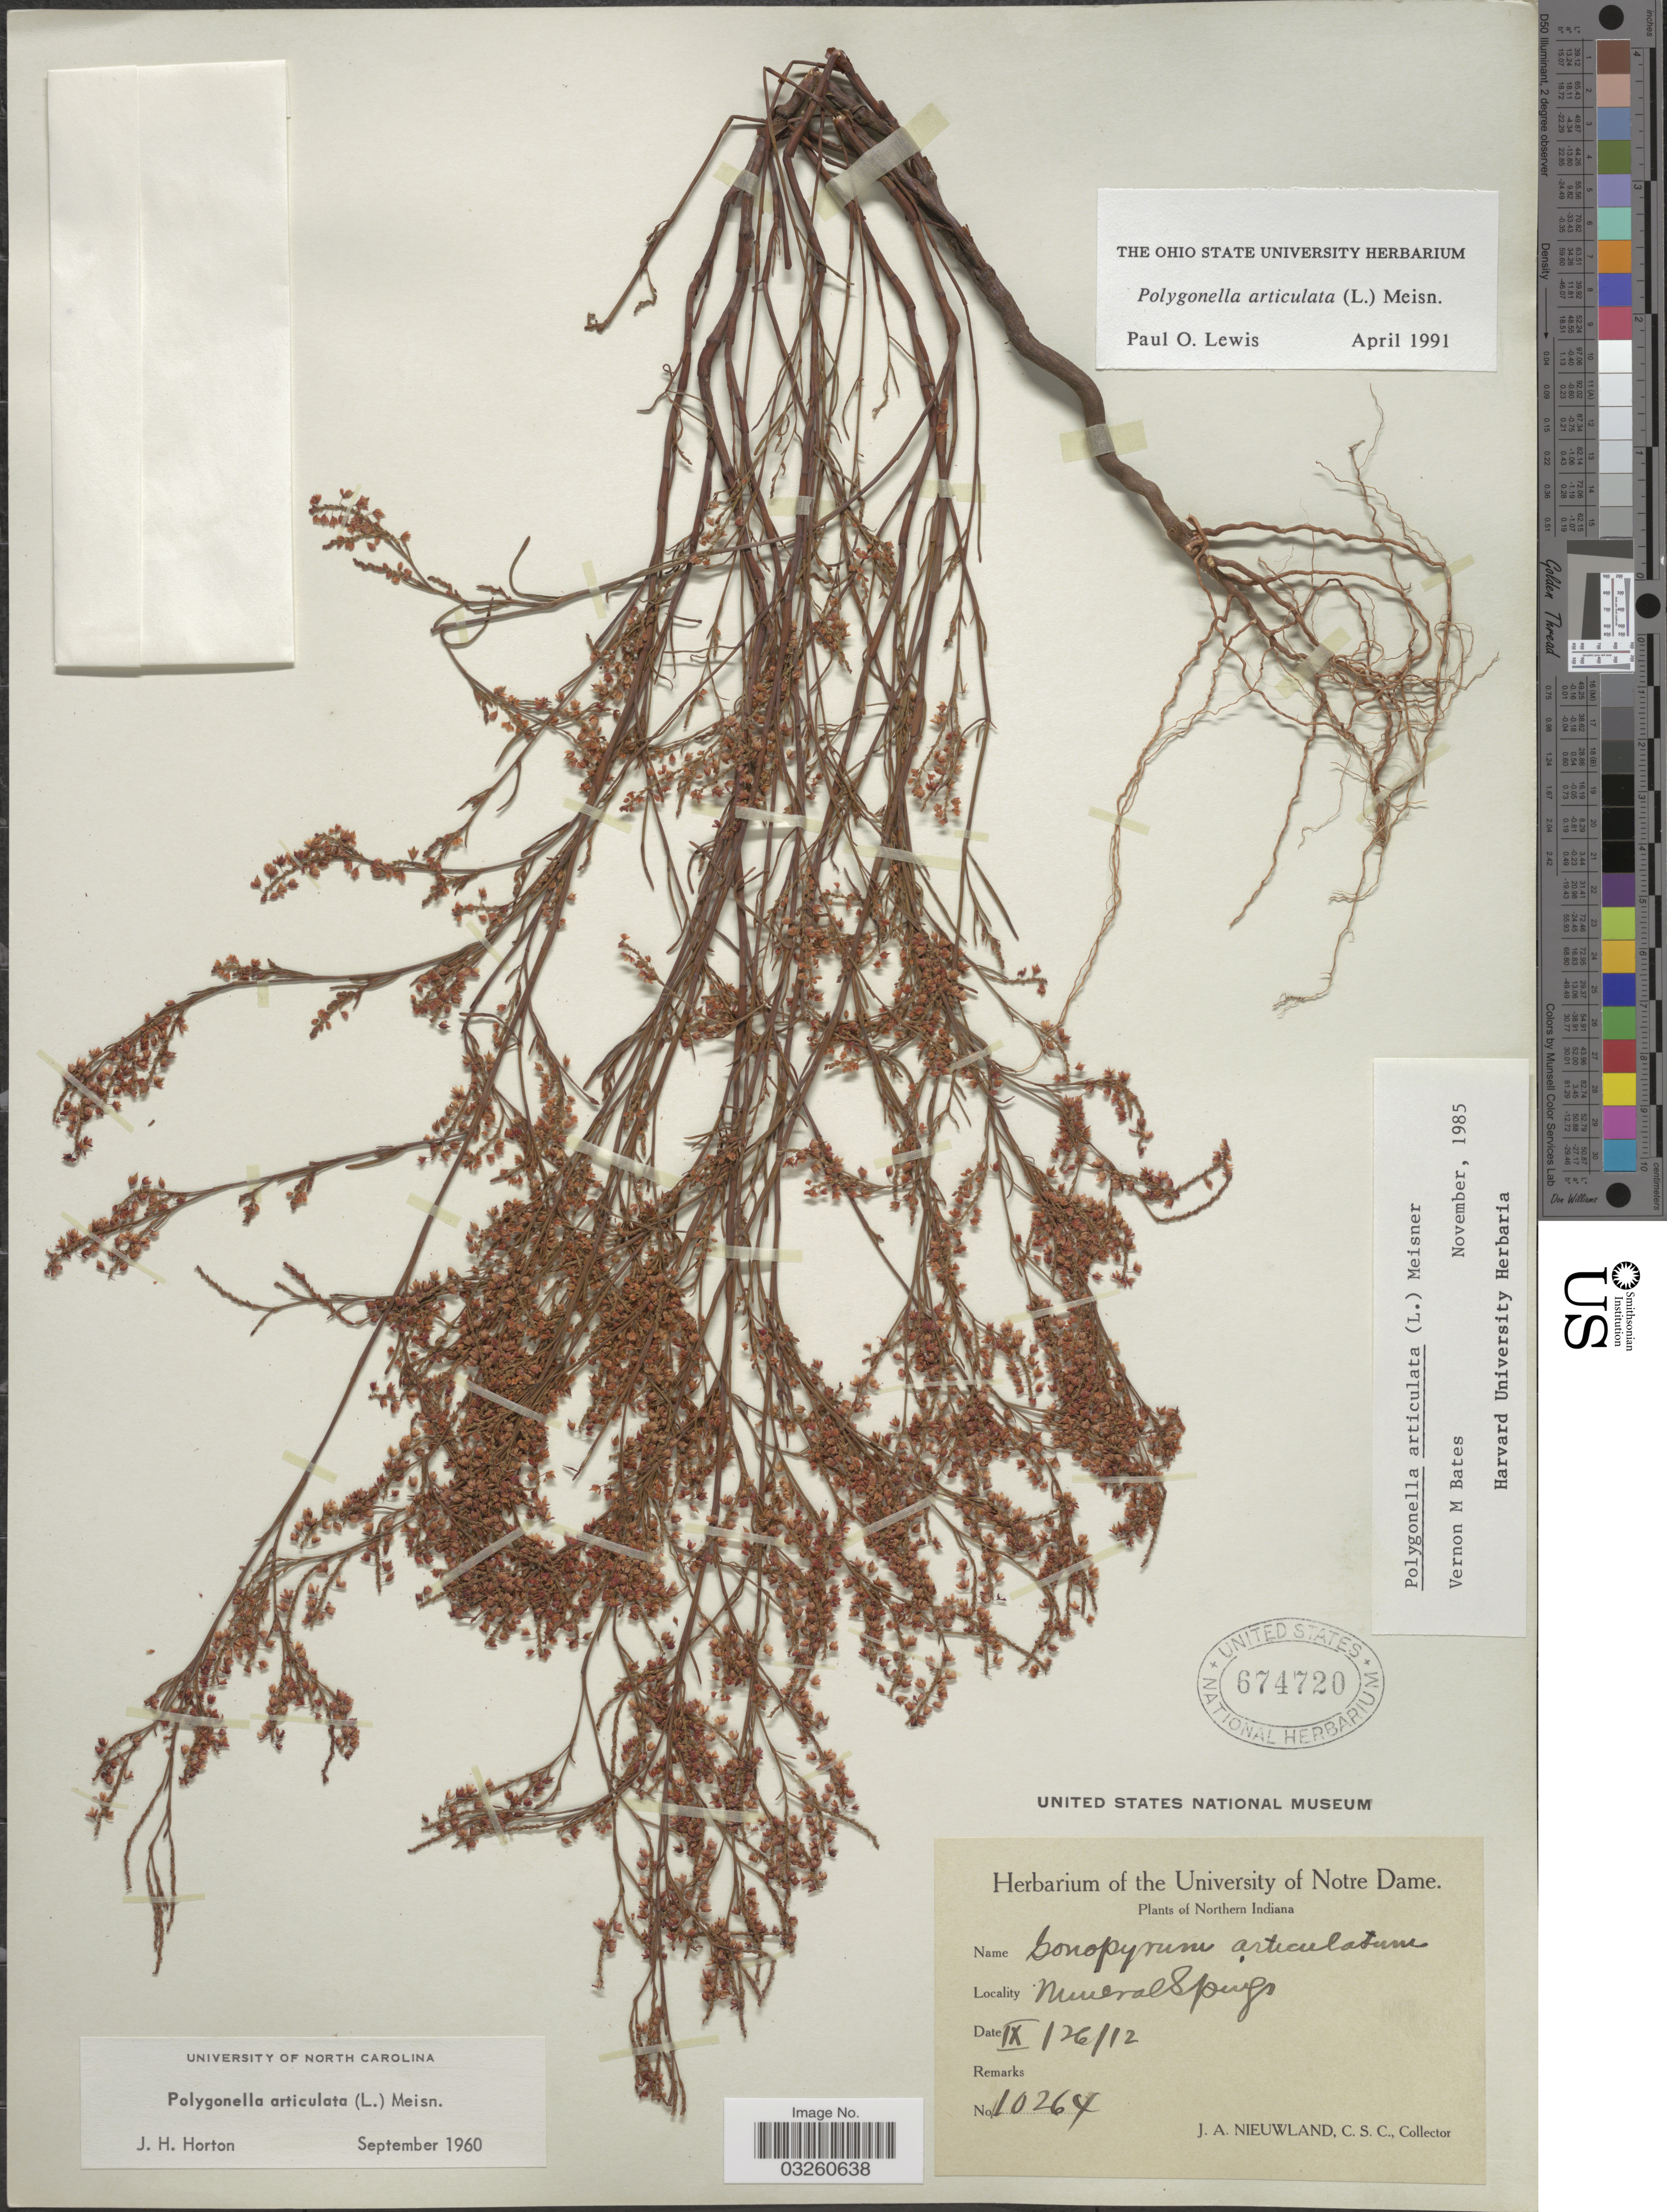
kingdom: Plantae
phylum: Tracheophyta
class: Magnoliopsida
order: Caryophyllales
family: Polygonaceae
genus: Polygonella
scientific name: Polygonella articulata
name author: (L.) Meisn.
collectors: J. A. Nieuwland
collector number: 10264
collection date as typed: Transcribed d/m/y: 26/9/12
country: United States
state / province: Indiana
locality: Northern Indiana. Mineral Springs.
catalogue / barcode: US 674720